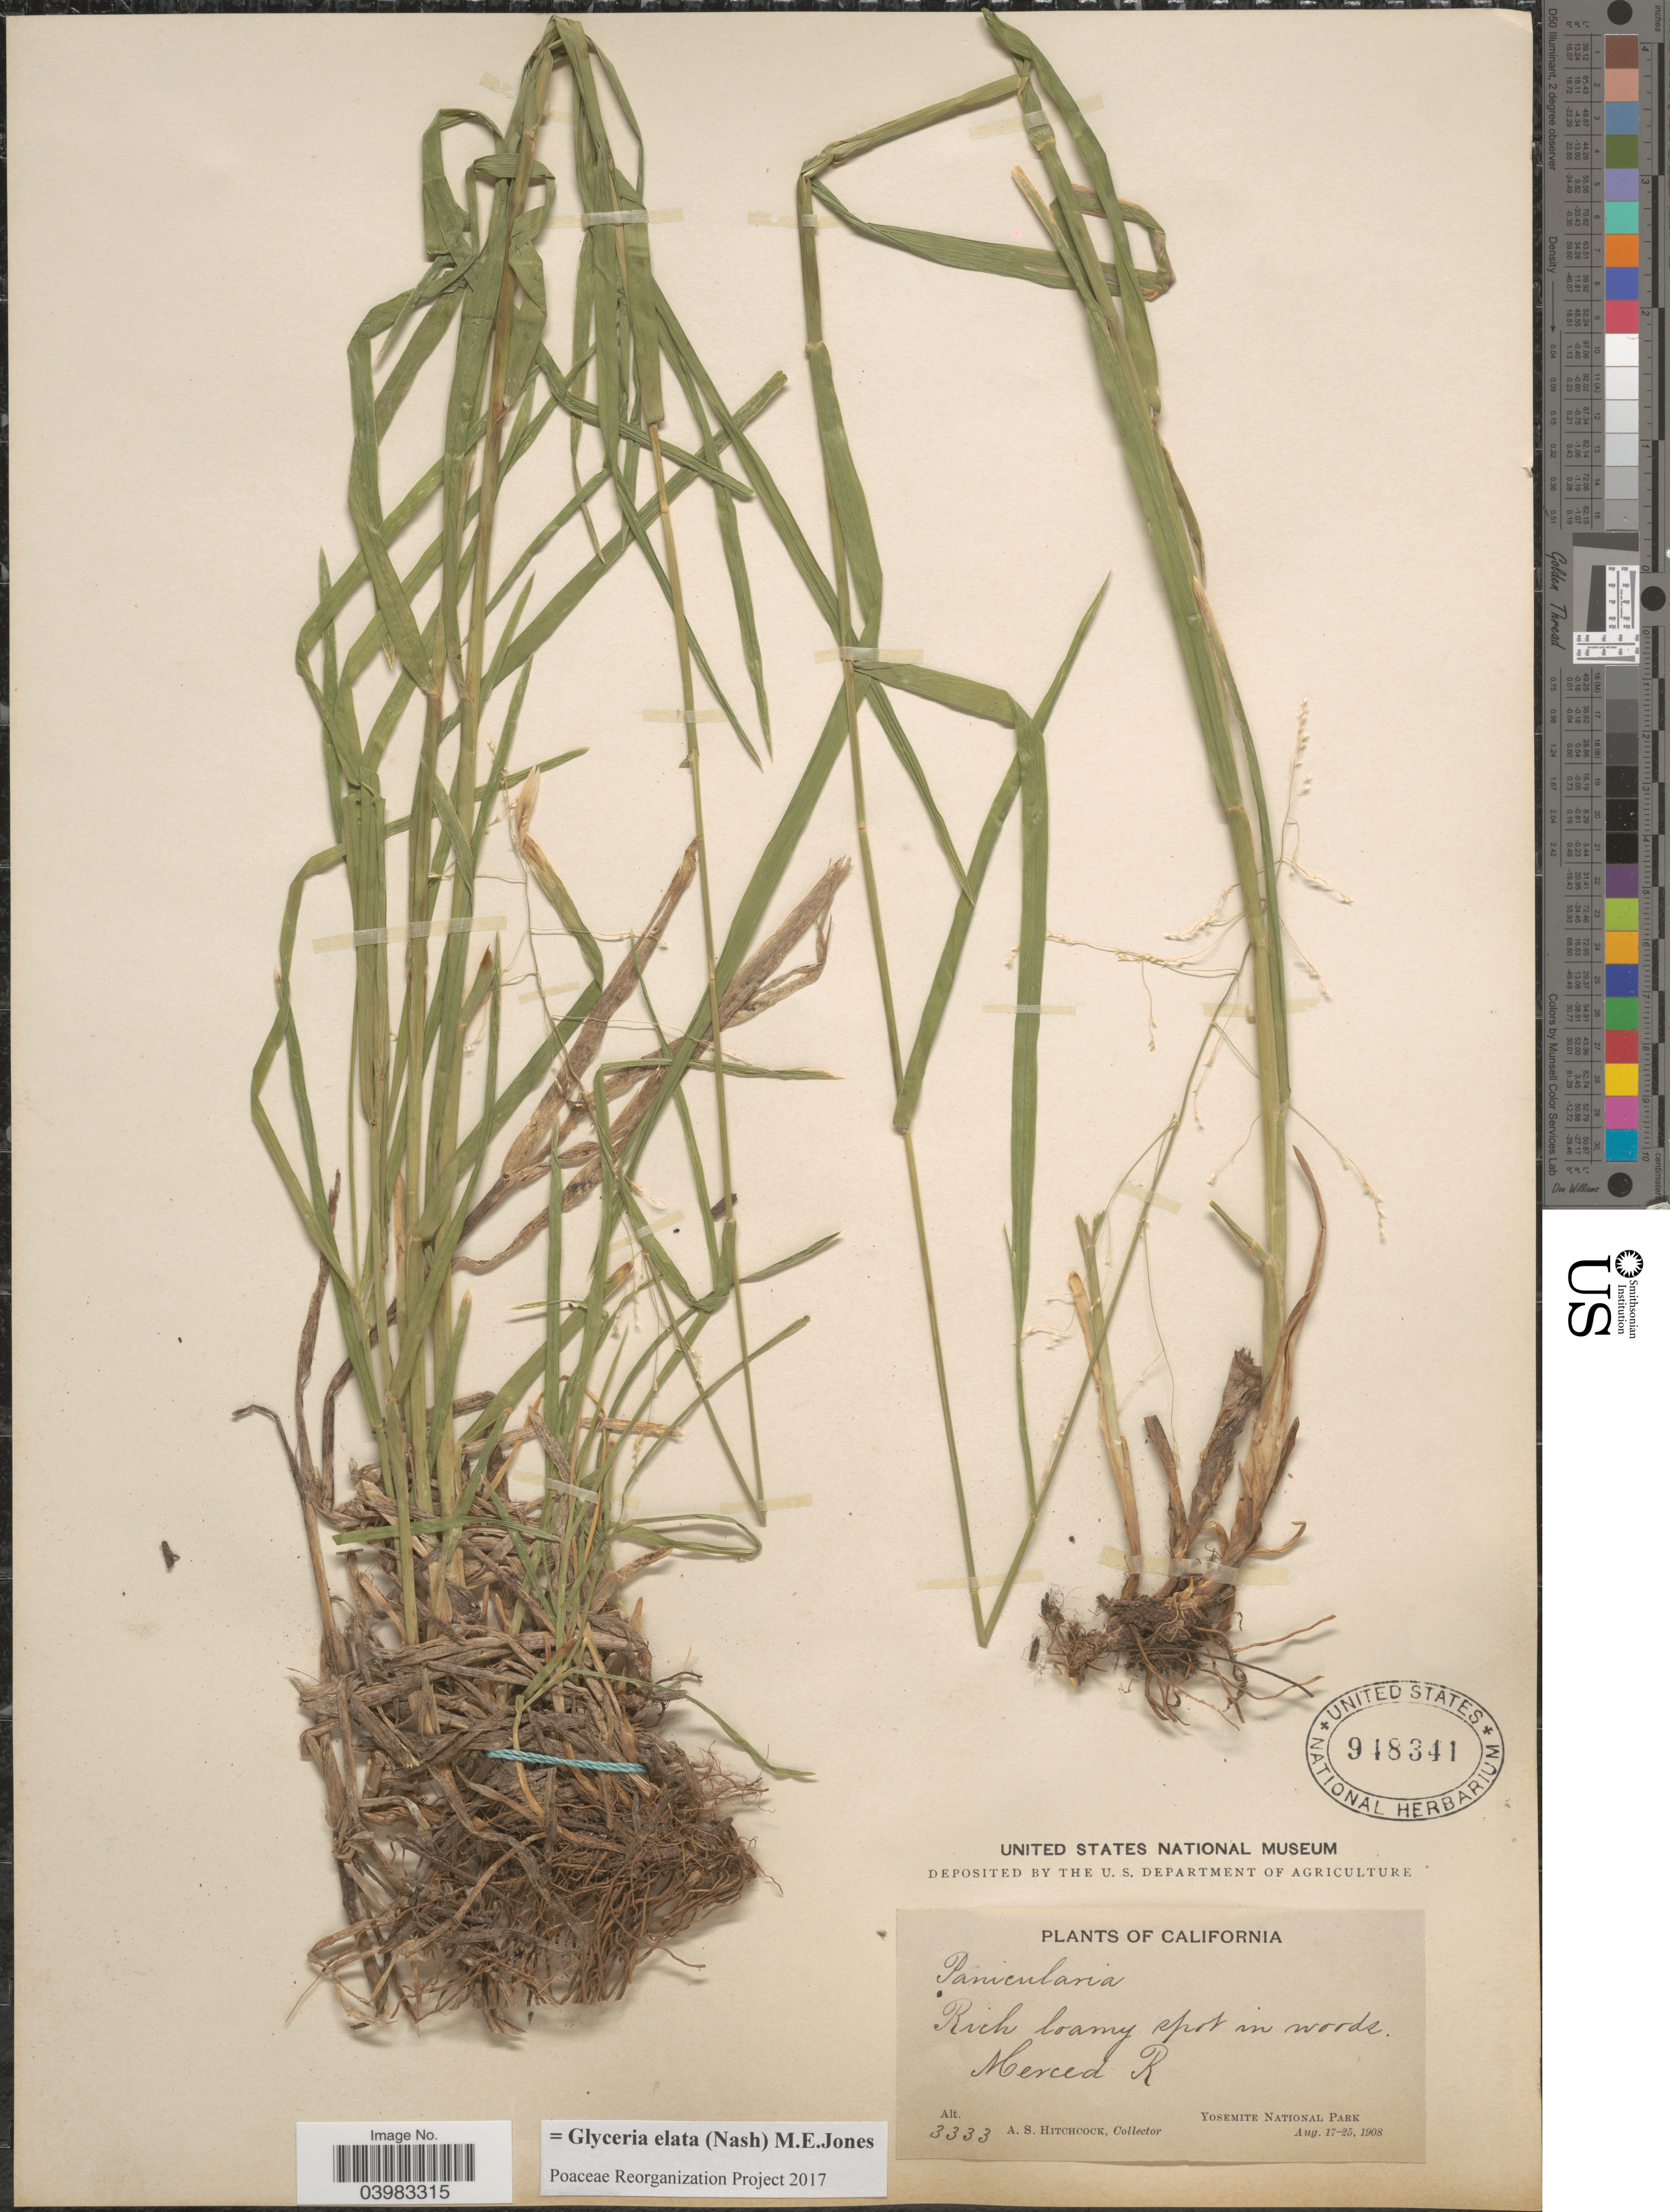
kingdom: Plantae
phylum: Tracheophyta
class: Liliopsida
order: Poales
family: Poaceae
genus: Glyceria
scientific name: Glyceria elata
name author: (Nash) M.E. Jones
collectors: A. S. Hitchcock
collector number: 3333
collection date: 1908-08-17/1908-08-25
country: United States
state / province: California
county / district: Mariposa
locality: Merced R. Yosemite National Park.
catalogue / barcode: US 948341